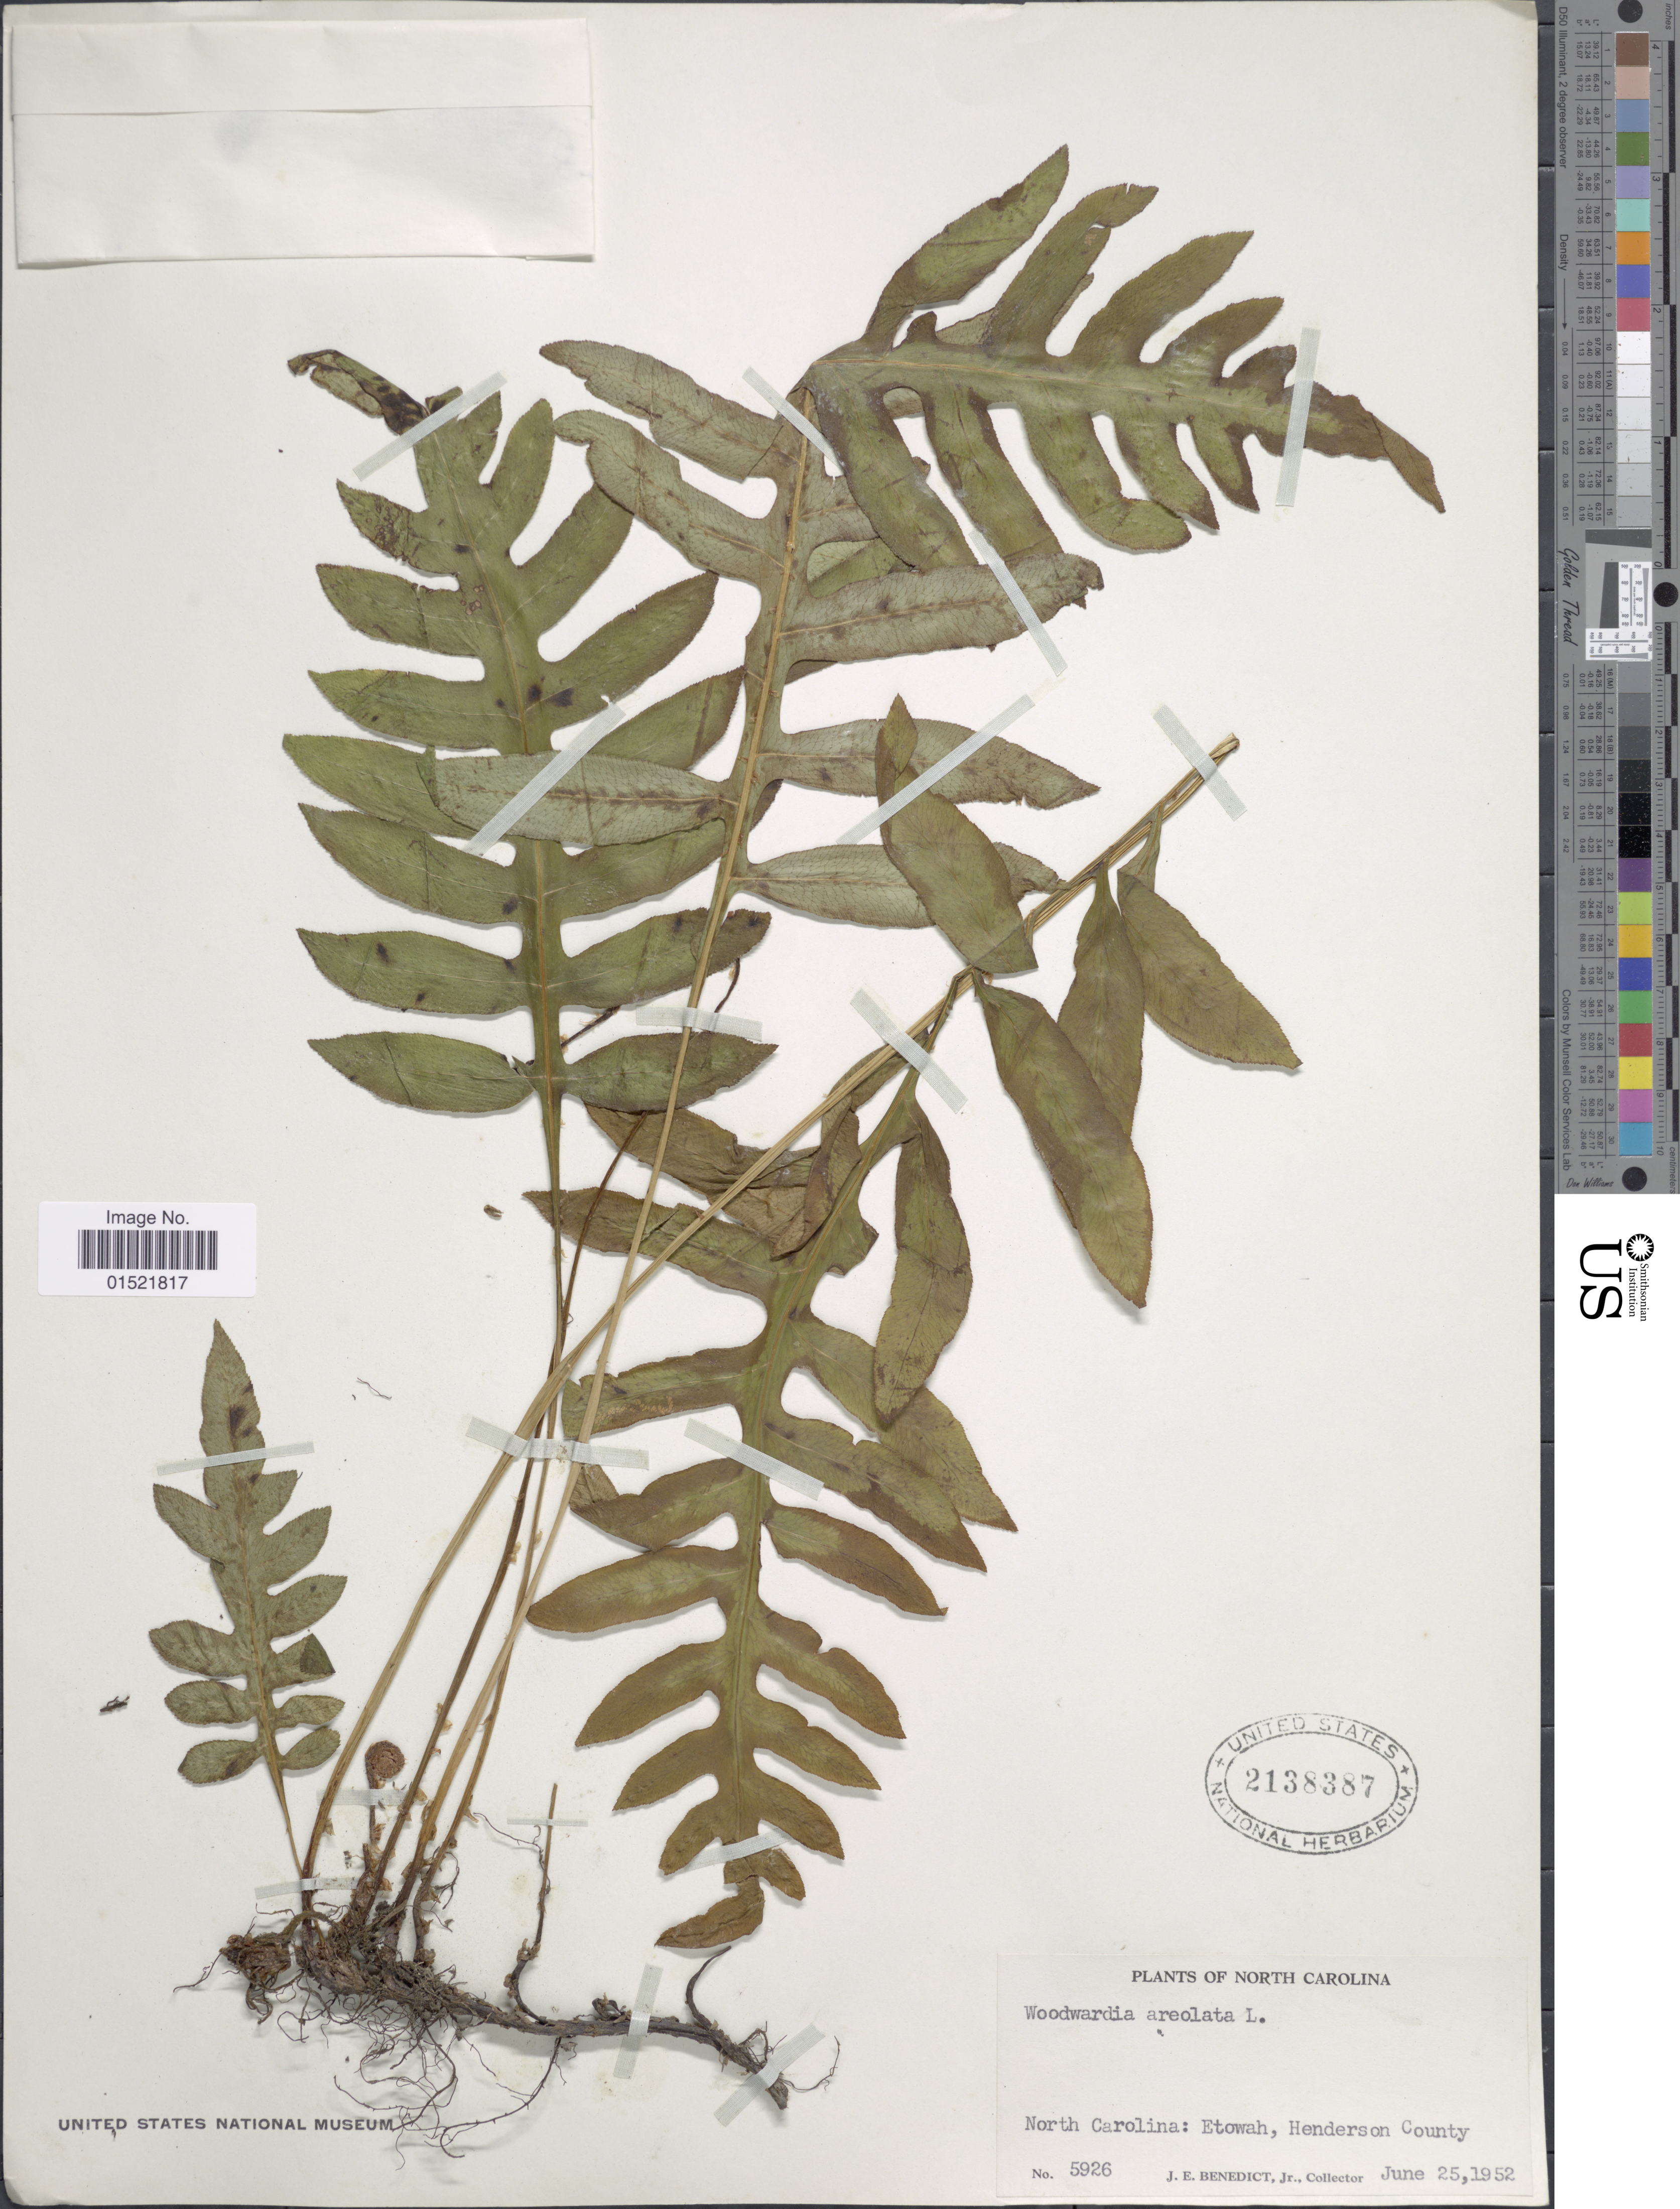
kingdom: Plantae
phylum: Tracheophyta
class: Polypodiopsida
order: Polypodiales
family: Blechnaceae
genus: Woodwardia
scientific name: Woodwardia areolata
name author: (L.) T. Moore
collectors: J. Benedict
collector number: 5926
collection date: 1952-06-25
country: United States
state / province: North Carolina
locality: North Carolina: Etowah, Henderson County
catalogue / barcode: US 2138387